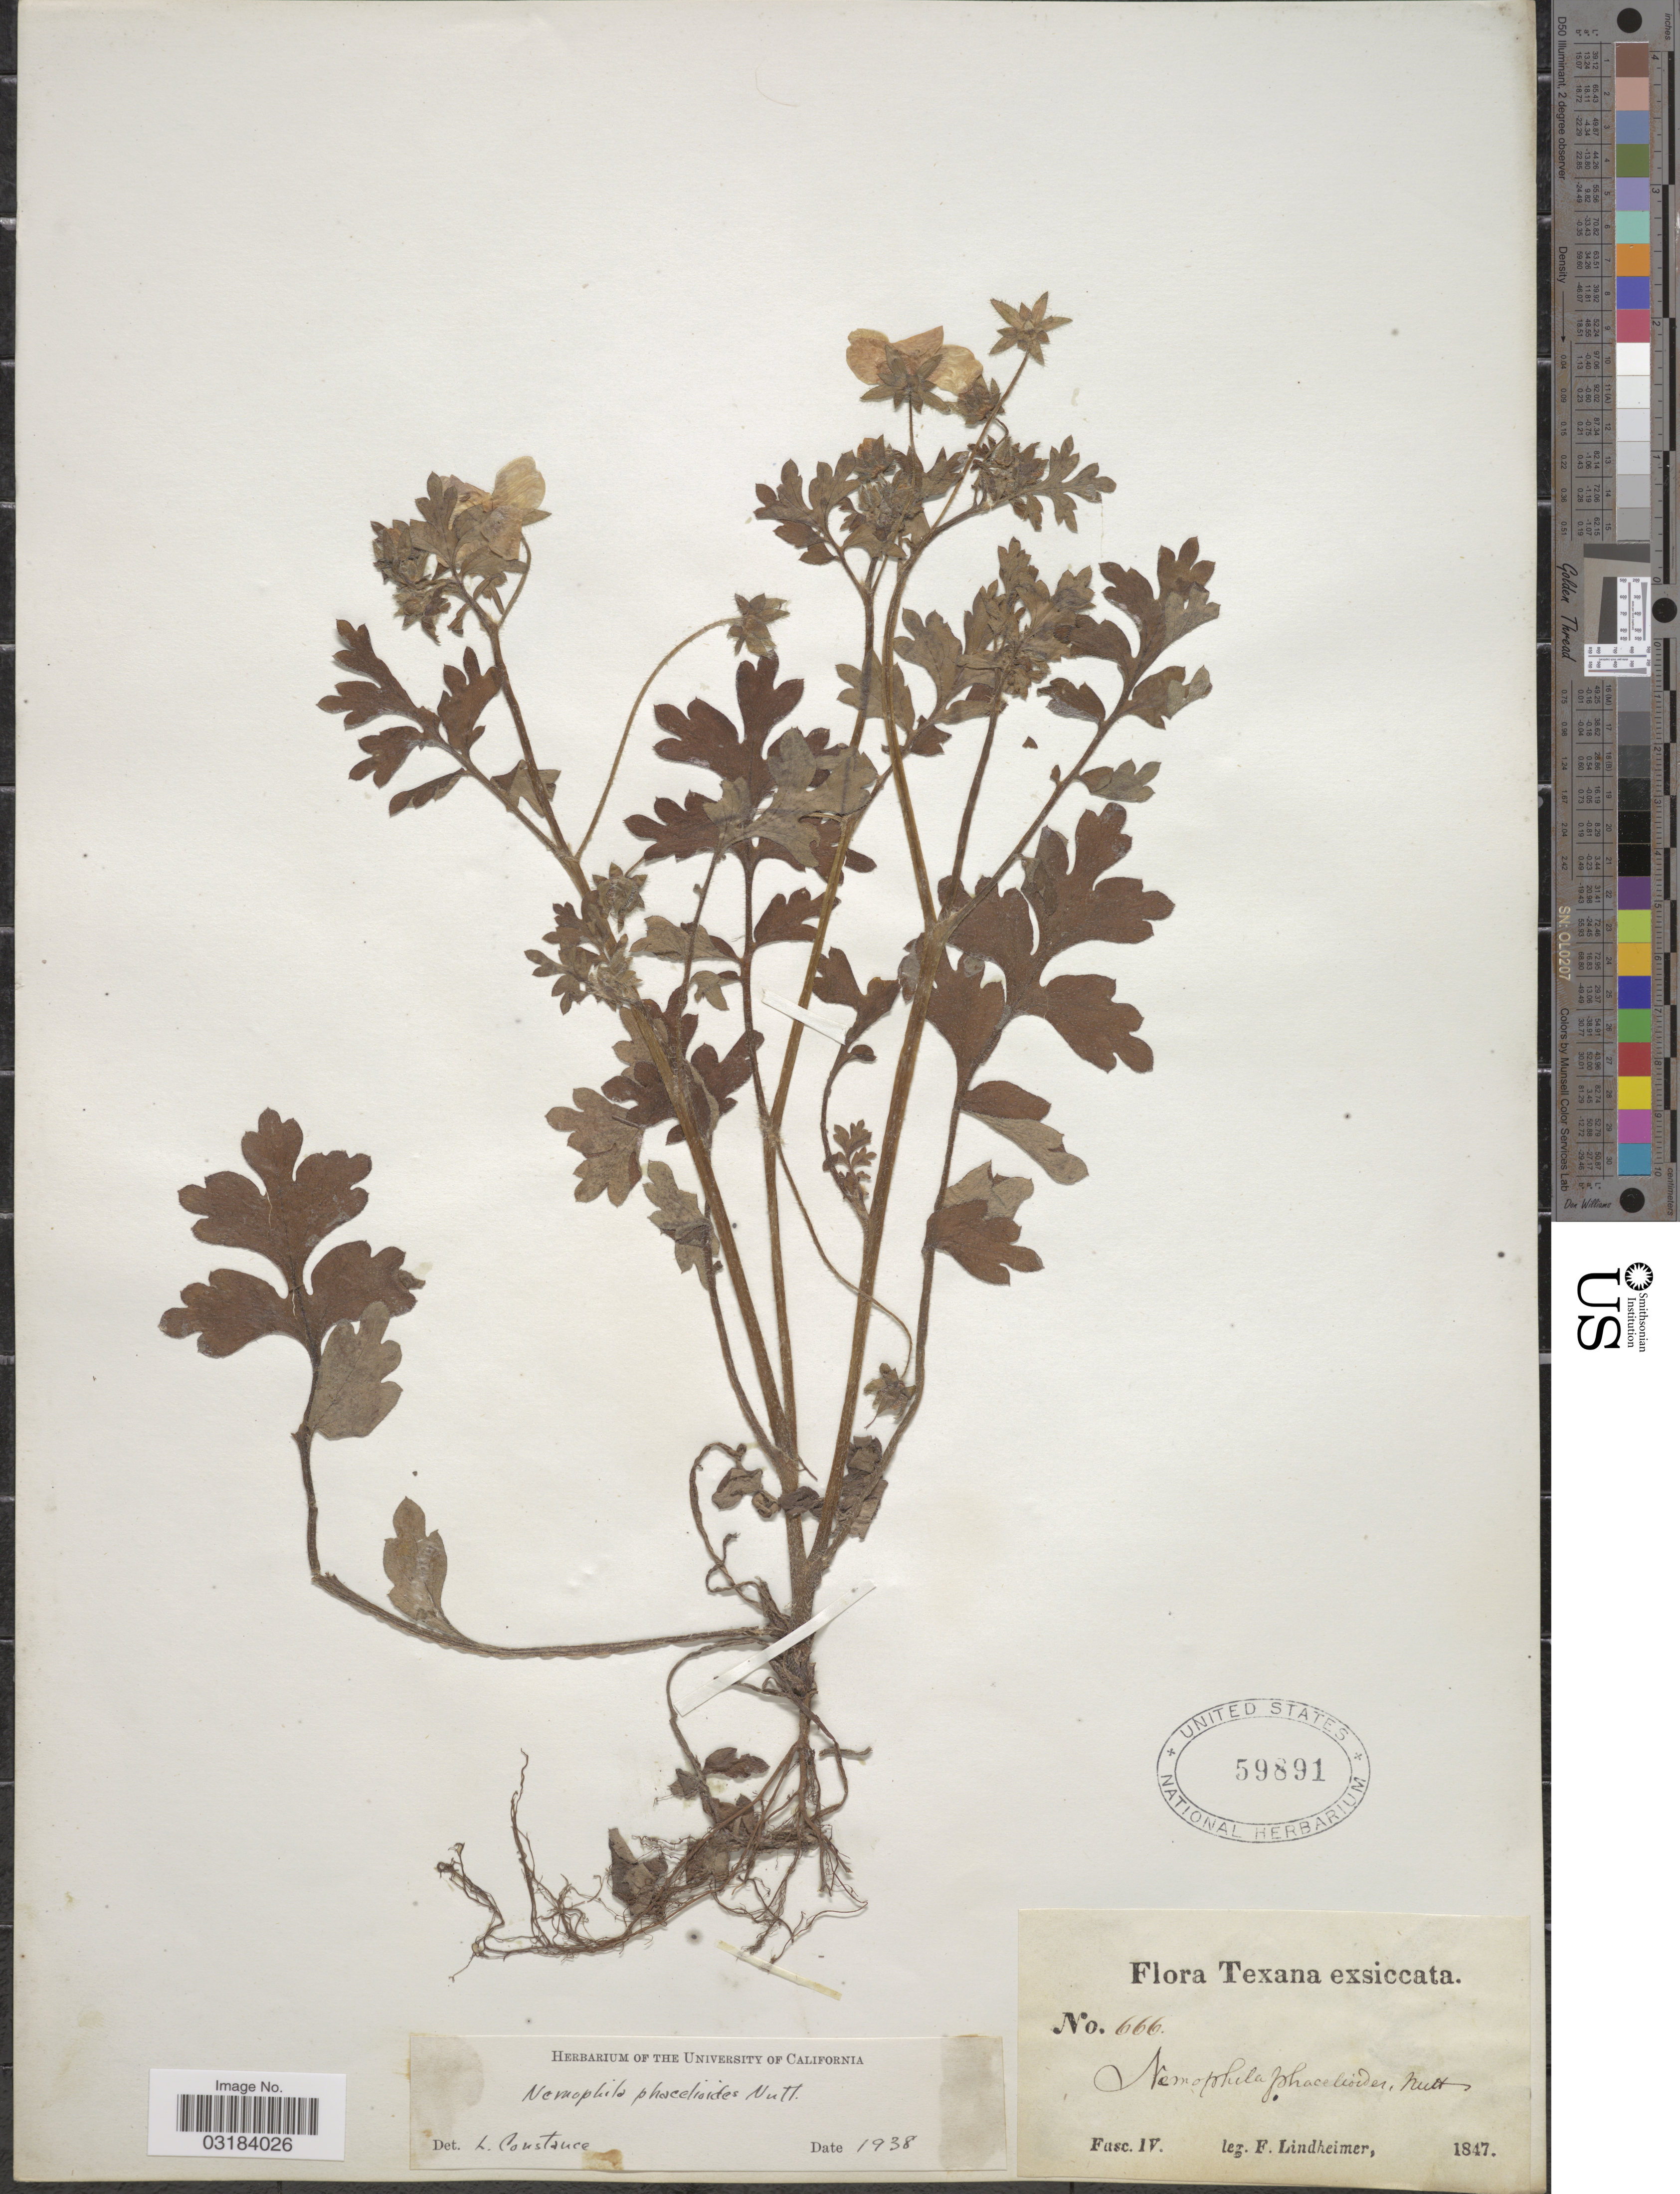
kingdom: Plantae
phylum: Tracheophyta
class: Magnoliopsida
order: Boraginales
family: Hydrophyllaceae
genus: Nemophila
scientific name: Nemophila phacelioides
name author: W.P.C. Barton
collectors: F. Lindheimer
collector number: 666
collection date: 1847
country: United States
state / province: Texas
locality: Fasc. IV. [unsure placement]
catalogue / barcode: US 59891